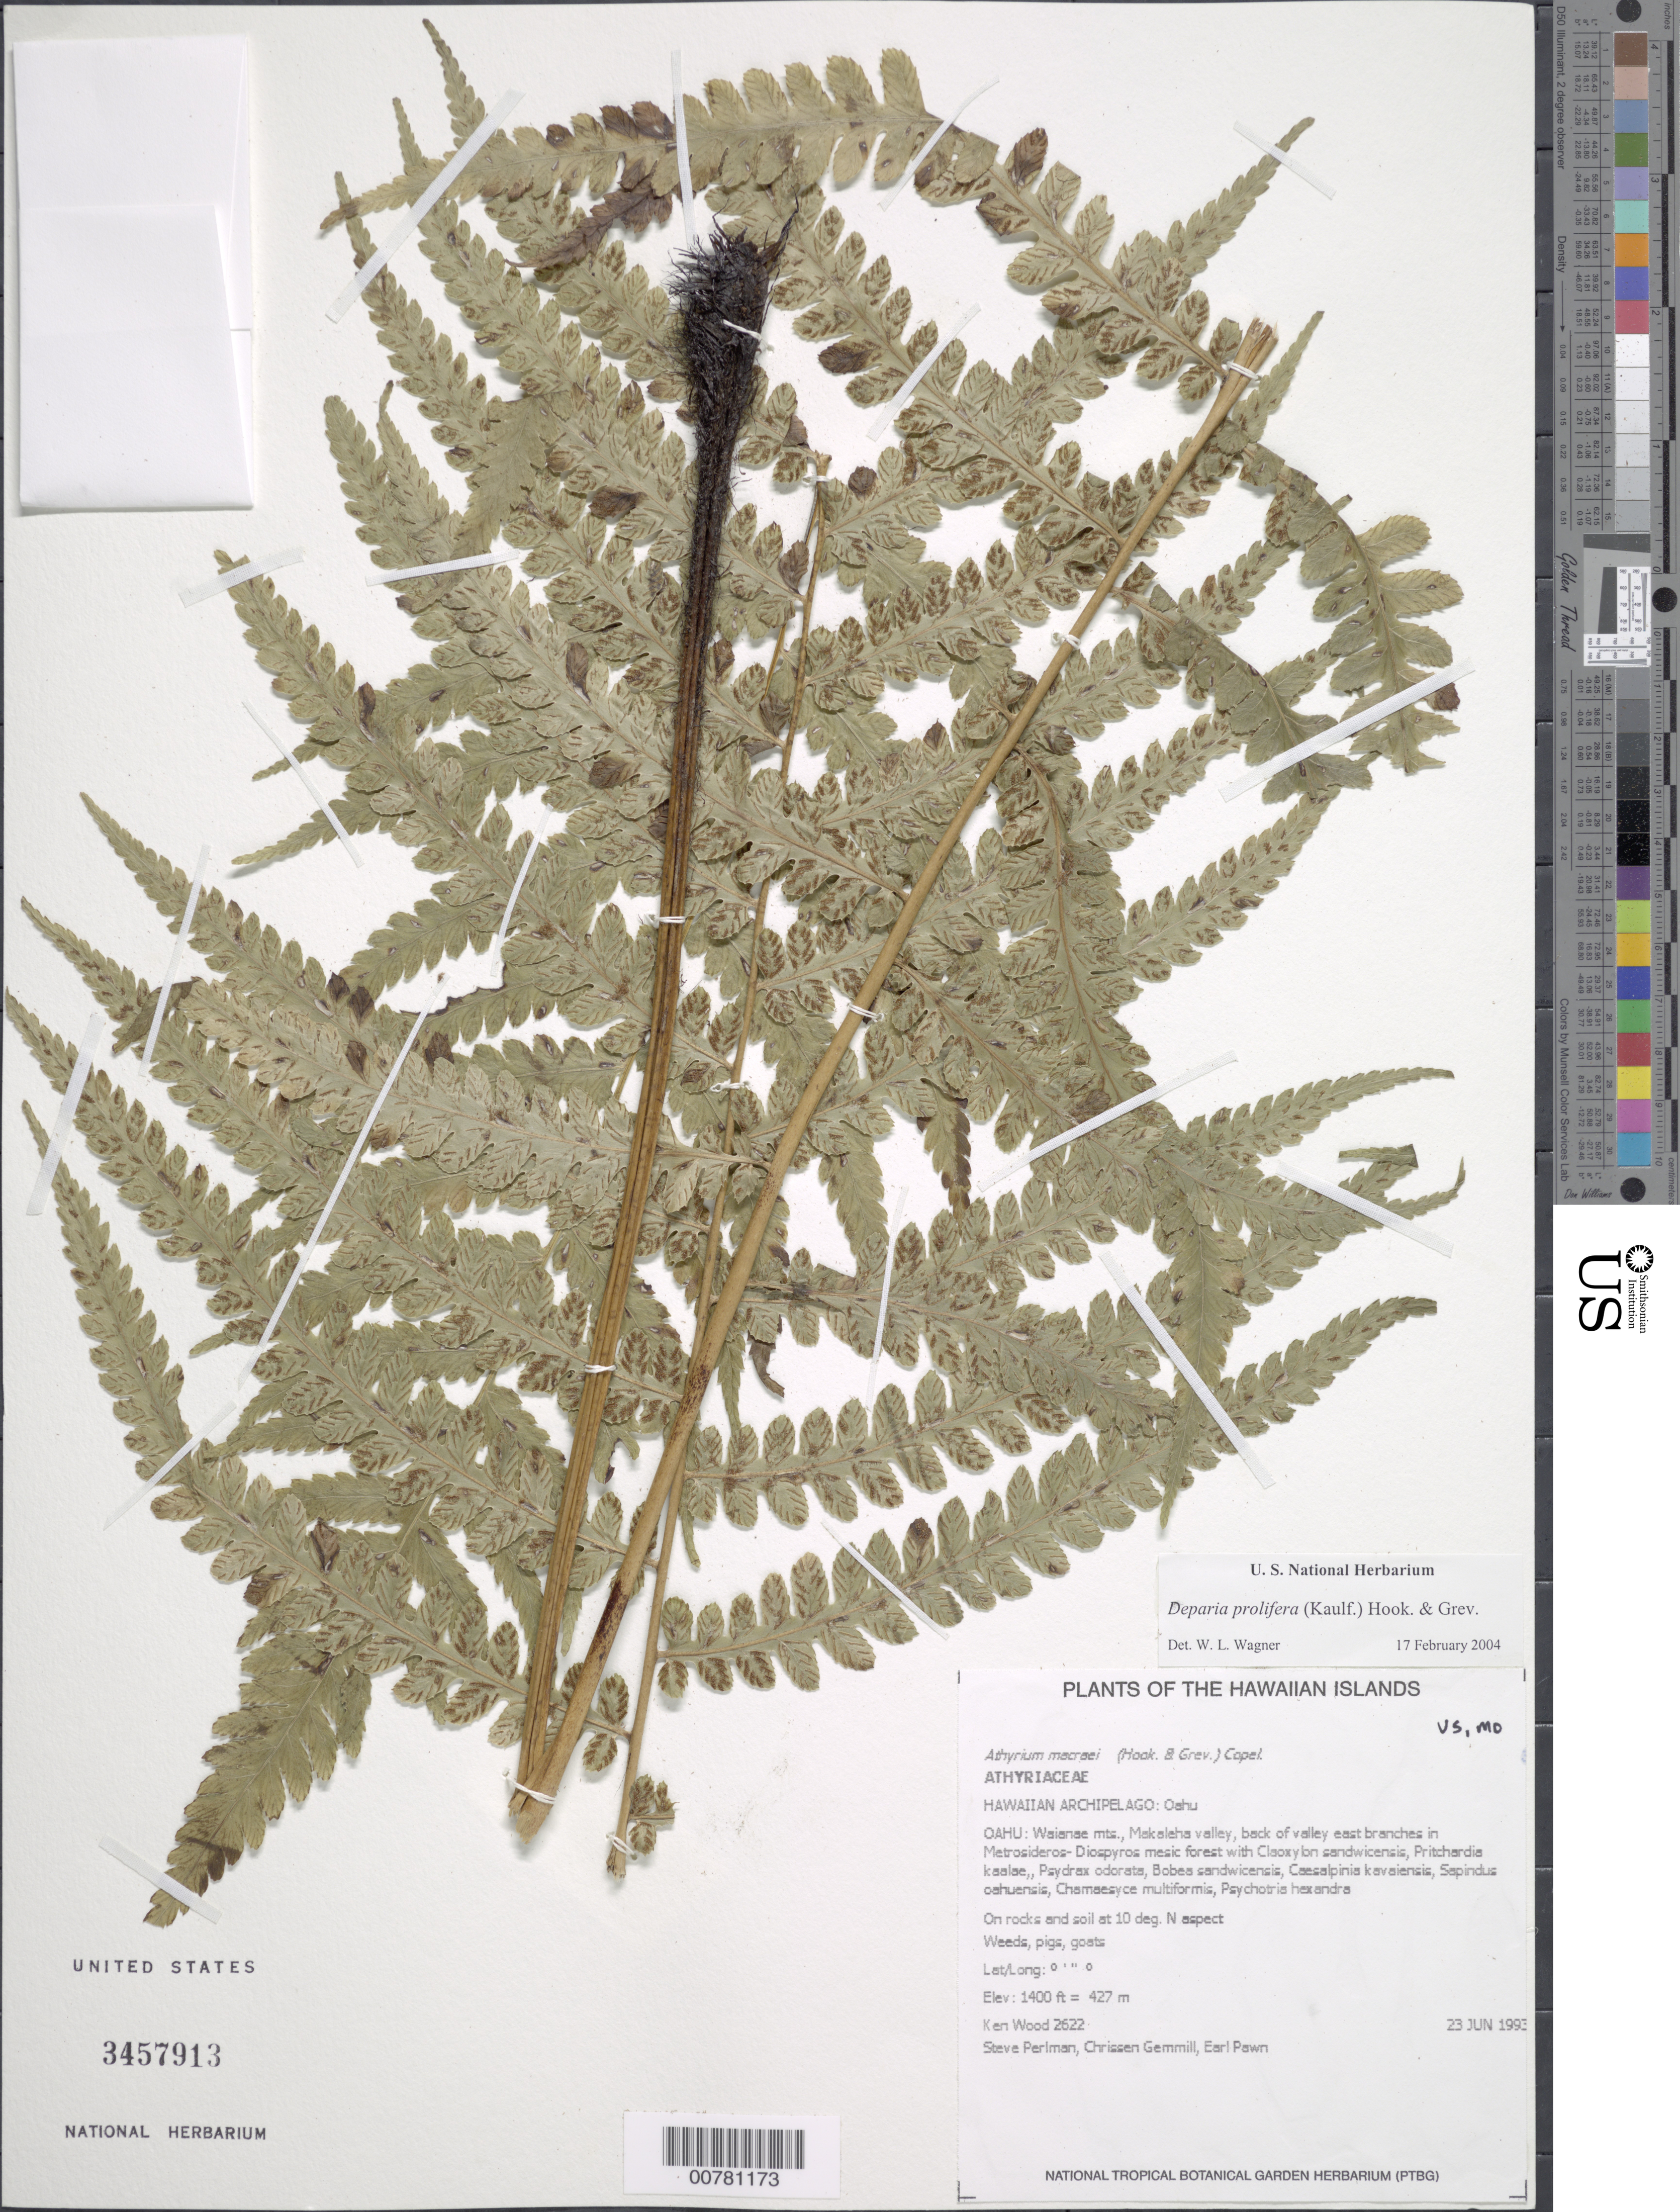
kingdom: Plantae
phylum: Tracheophyta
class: Polypodiopsida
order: Polypodiales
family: Athyriaceae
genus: Deparia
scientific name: Deparia prolifera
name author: (Kaulf.) Hook. & Grev.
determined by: Wagner, W. L., (BOT), Smithsonian Institution - National Museum of Natural History (UNITED STATES)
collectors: K. R. Wood, S. P. Perlman, C. Gemmill & E. Pawn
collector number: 2622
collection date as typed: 23 Jun 1993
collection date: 1993-06-23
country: United States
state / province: Hawaii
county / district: Honolulu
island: Oahu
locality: Waianae mountains, Makaleha valley, back of valley east branches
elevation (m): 427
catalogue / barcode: US 3457913